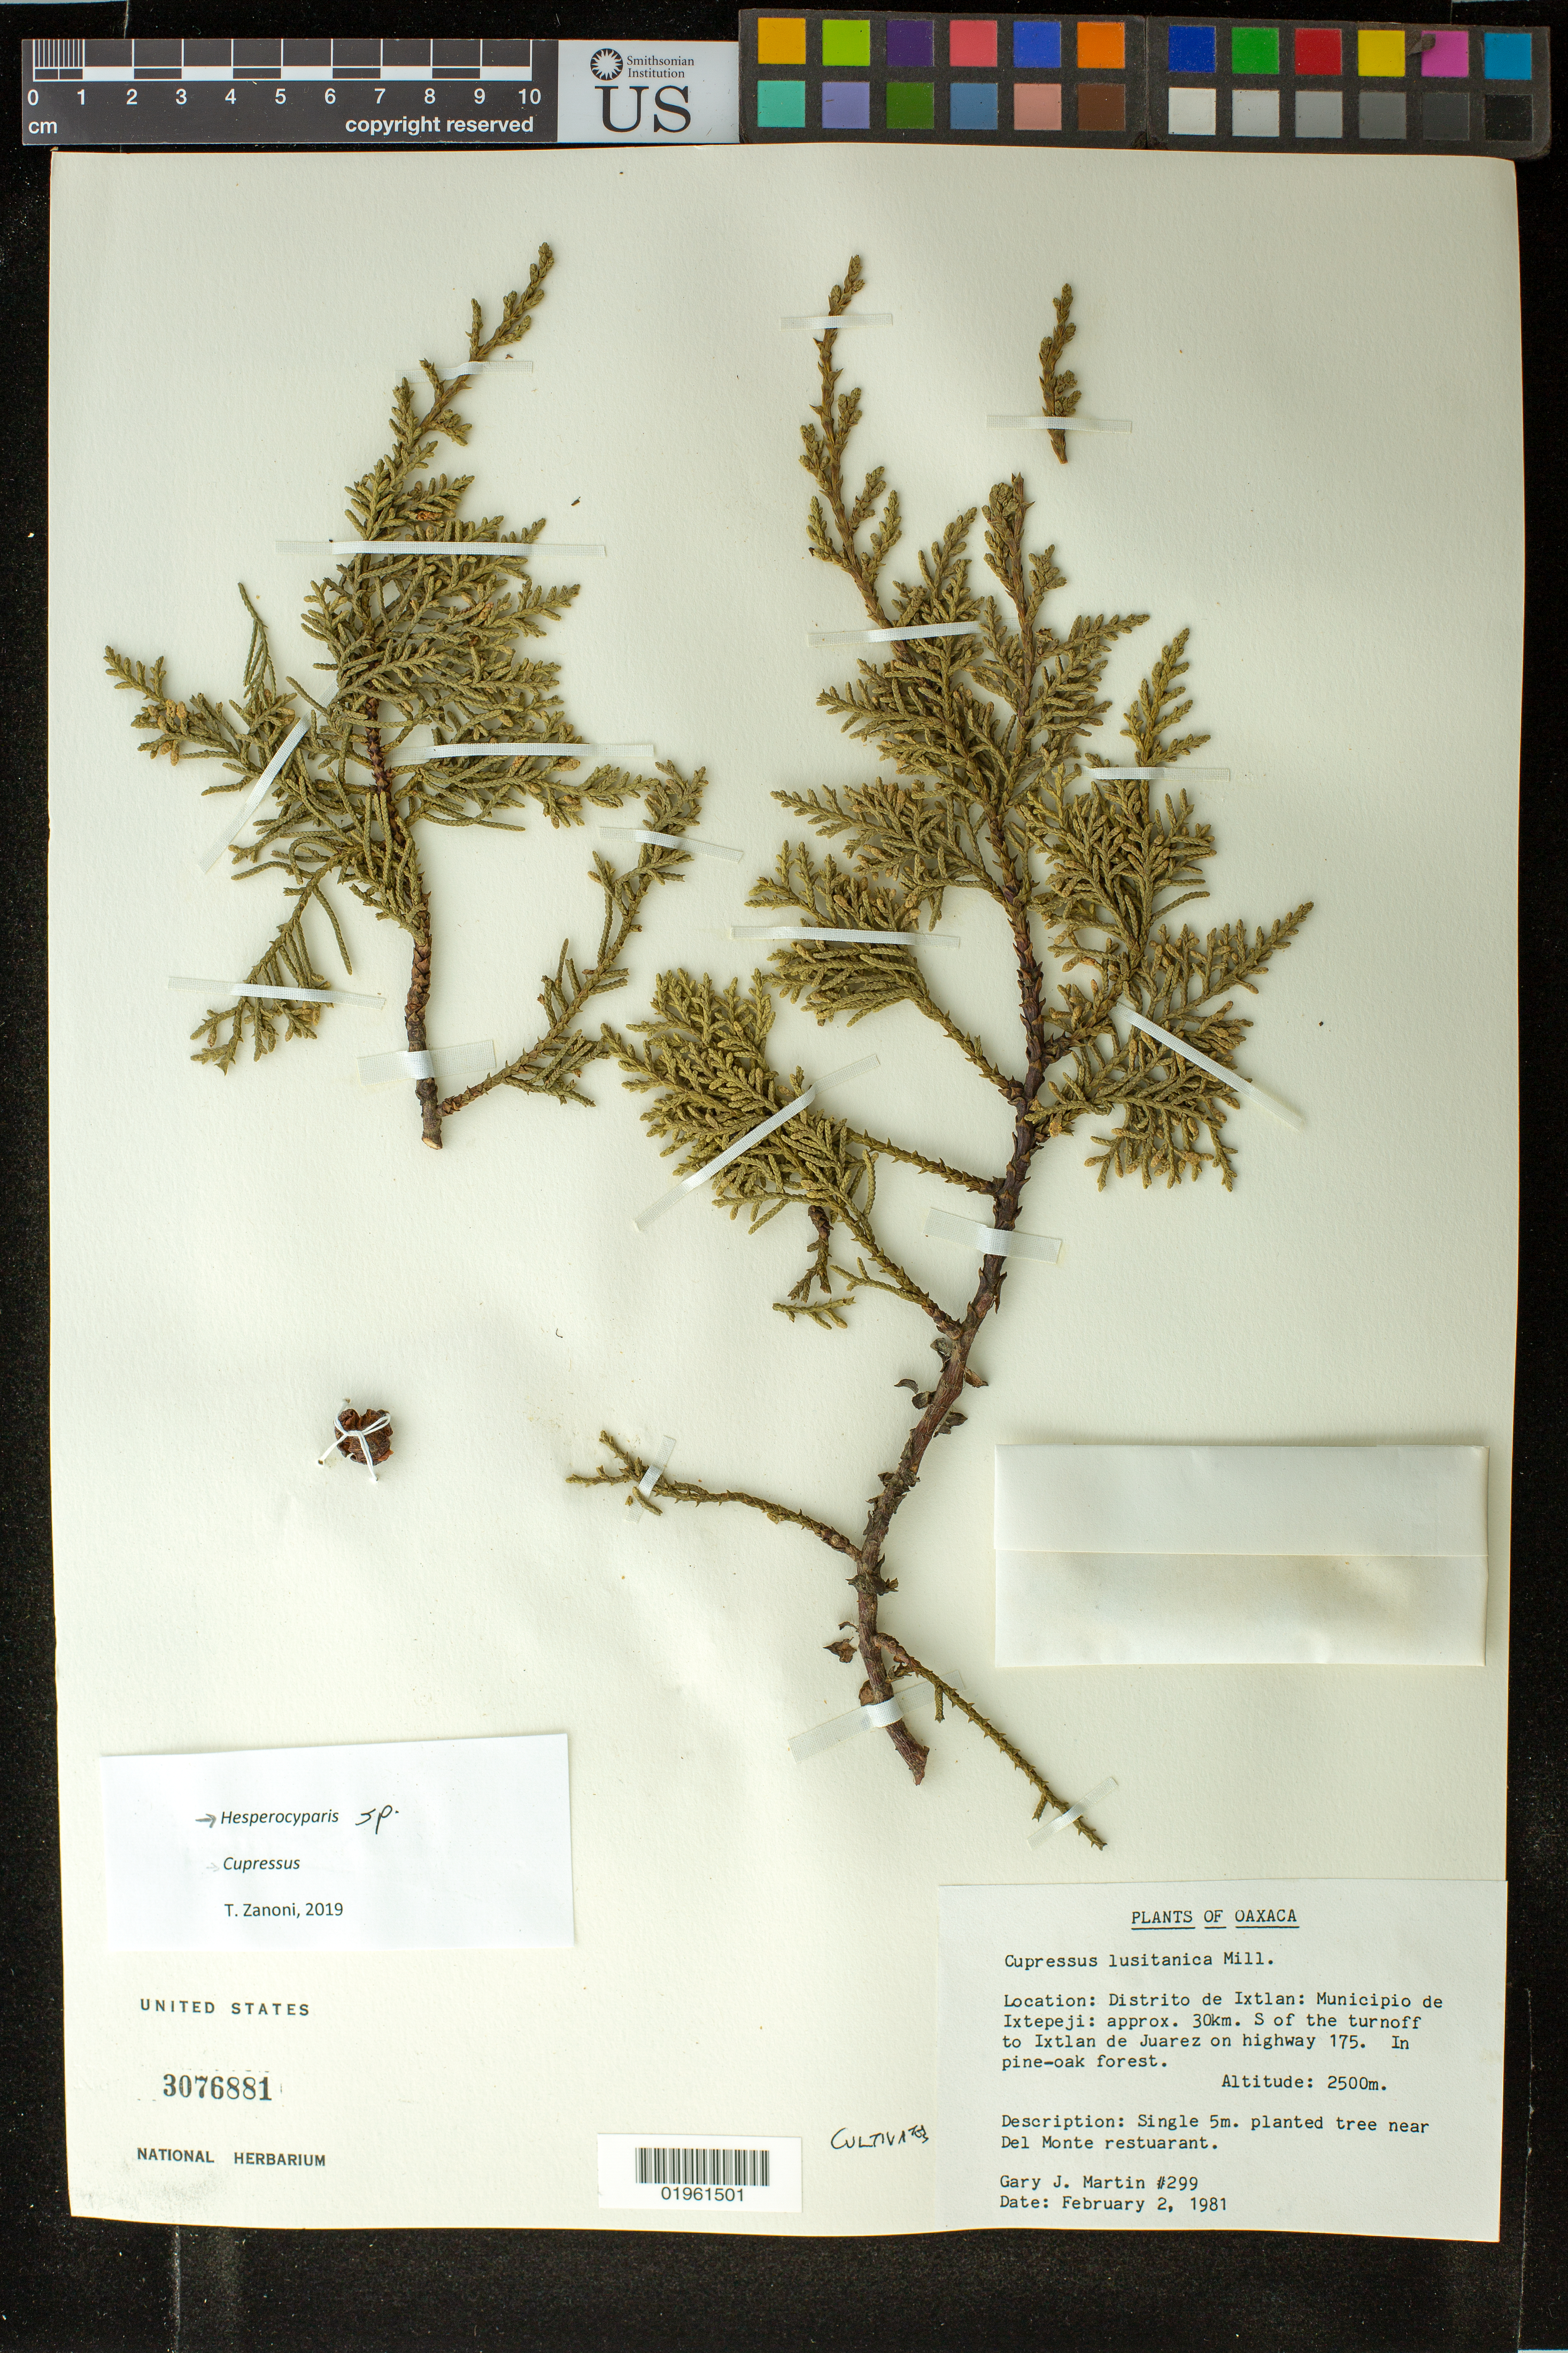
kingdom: Plantae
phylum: Tracheophyta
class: Pinopsida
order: Pinales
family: Cupressaceae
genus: Hesperocyparis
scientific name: Hesperocyparis sp.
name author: Bartel & R.A. Price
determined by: Zanoni, T.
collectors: G. J. Martin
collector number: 299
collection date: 1981-02-02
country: Mexico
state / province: Oaxaca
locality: Oaxaca, Distrito de Ixtlan: Municipio de Ixtepeji: approx. 30 km. S of the turnoff to Ixtlan de Juarez on highway 175. Near Del Monte restaurant.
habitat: pine-oak forest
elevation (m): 2500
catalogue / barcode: US 3076881